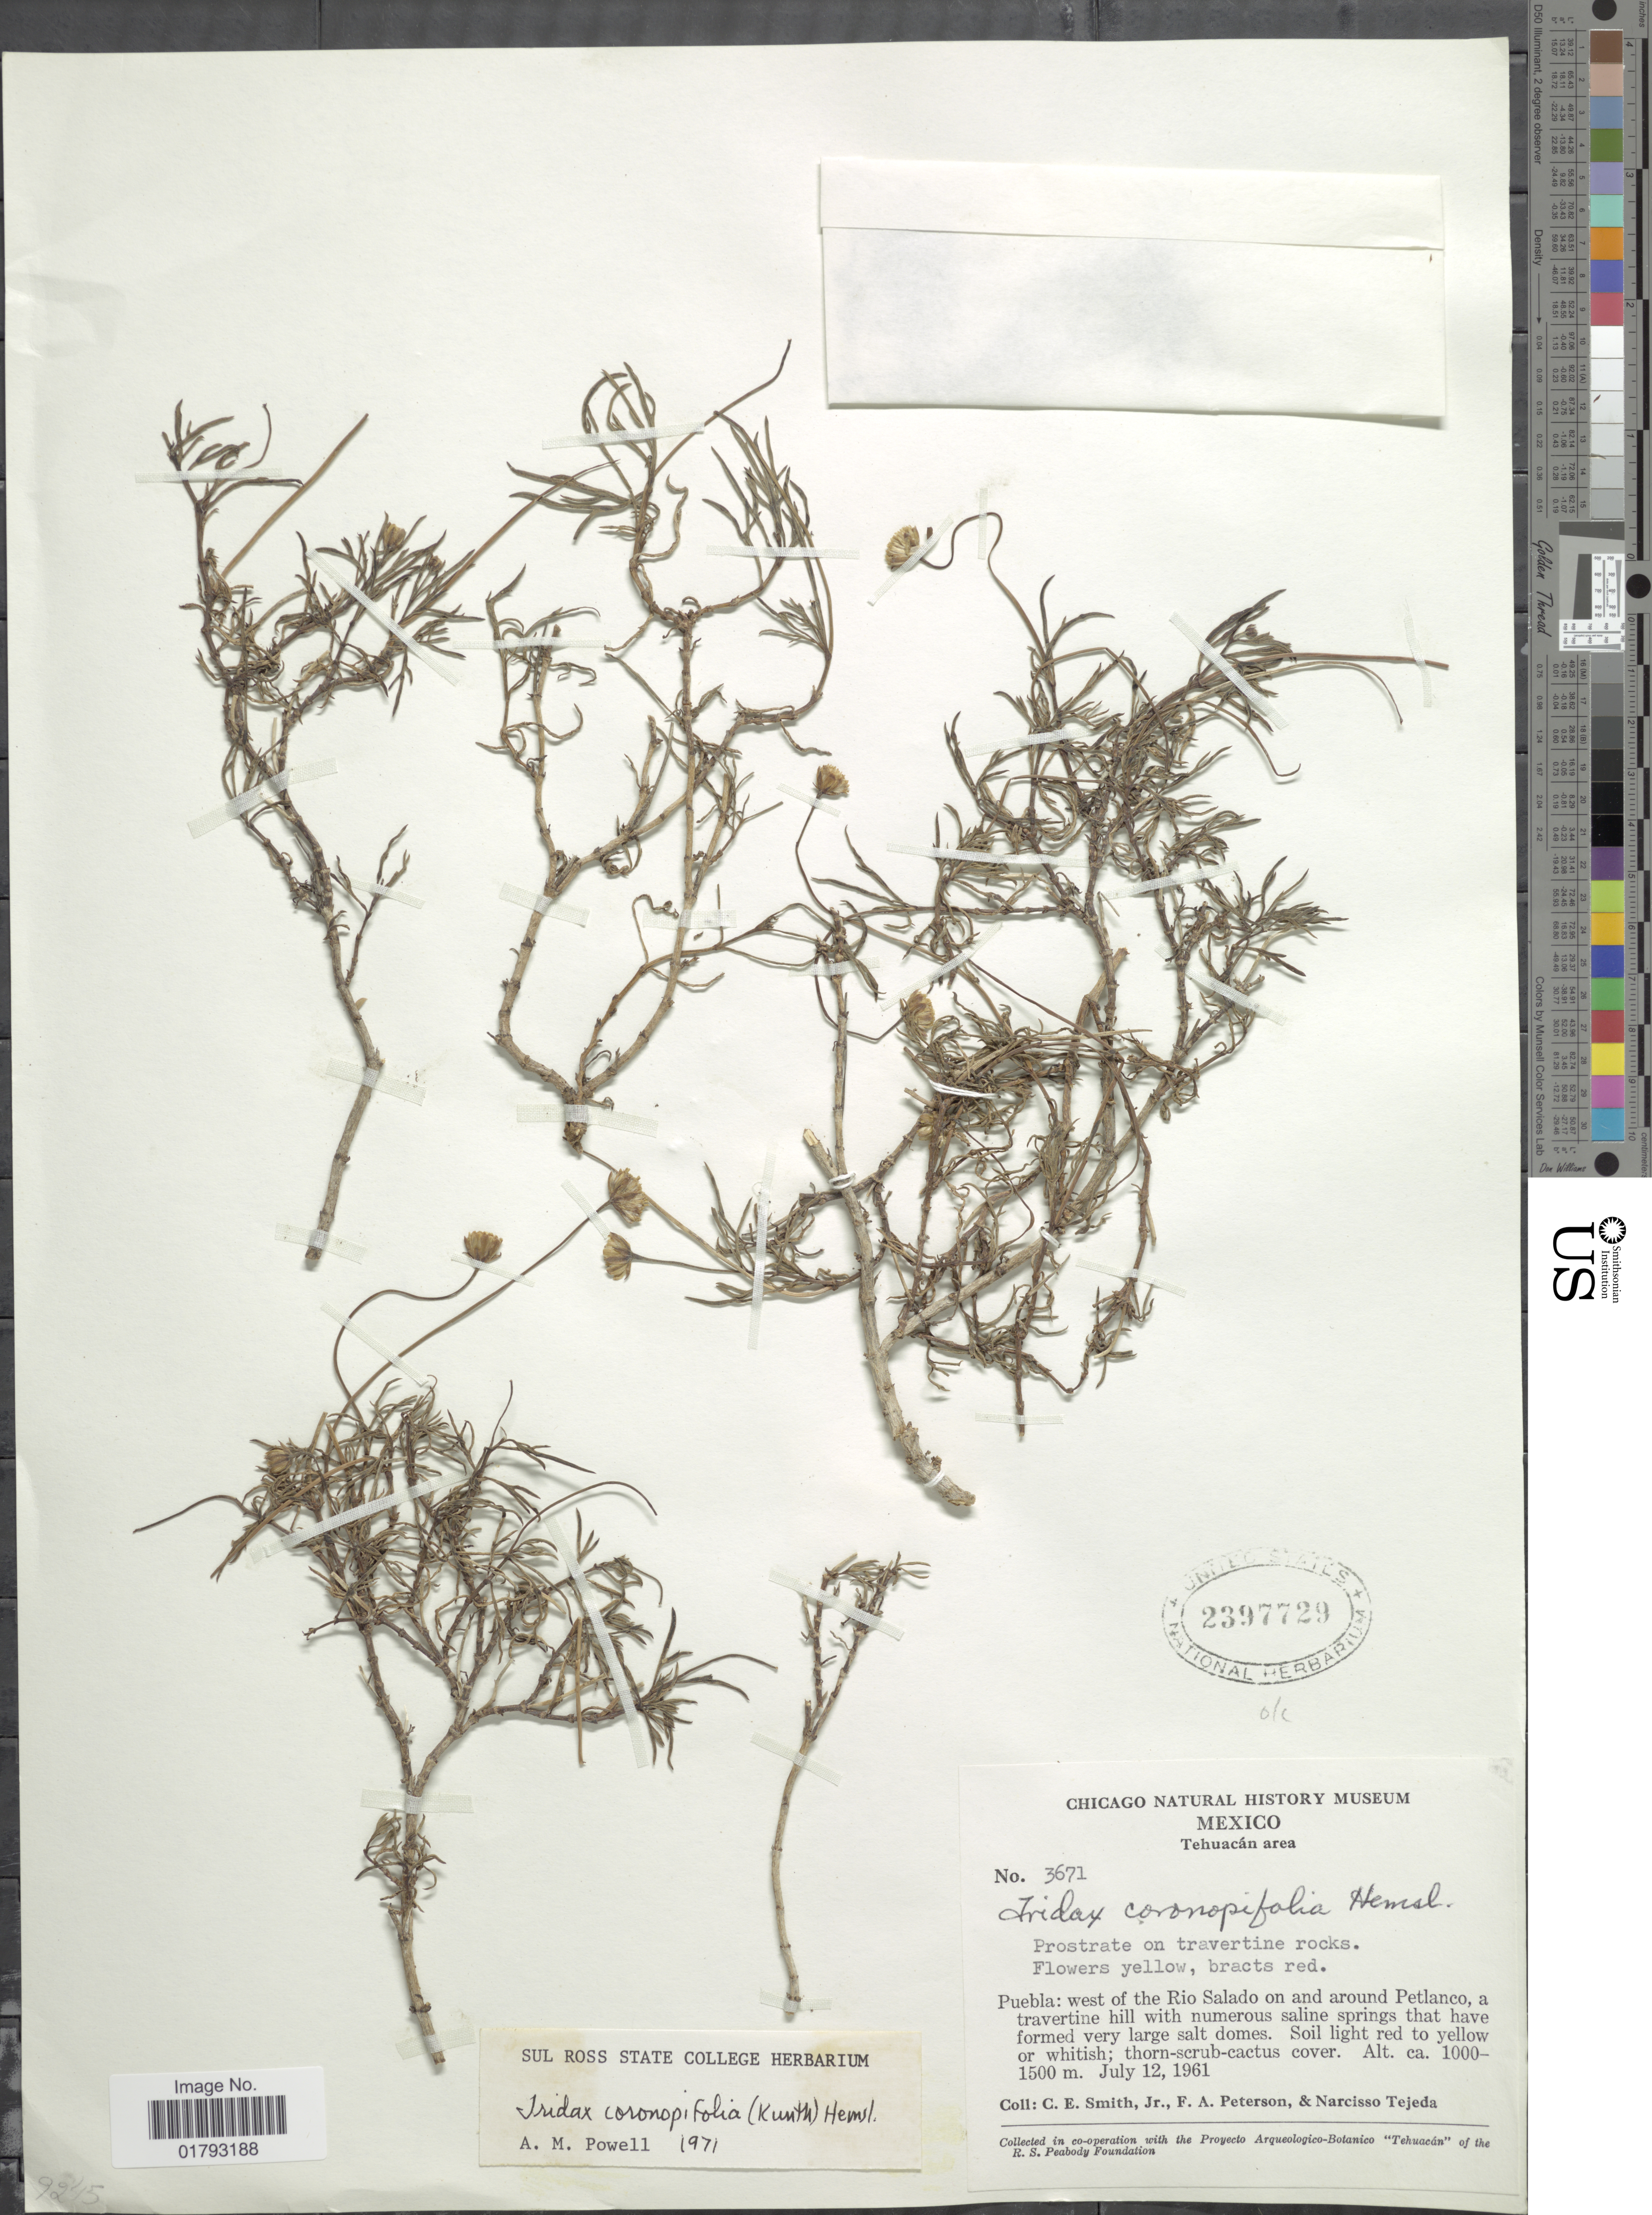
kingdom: Plantae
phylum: Tracheophyta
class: Magnoliopsida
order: Asterales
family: Asteraceae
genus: Tridax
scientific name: Tridax coronopifolia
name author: (Kunth) Hemsl.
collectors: C. E. Smith Jr., F. A. Peterson & N. Tejeda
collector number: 3671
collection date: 1961-07-12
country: Mexico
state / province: Puebla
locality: Puebla: West of the Rio Salado on and around Petlanco, a trvertine hill.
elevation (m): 1000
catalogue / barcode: US 2397729